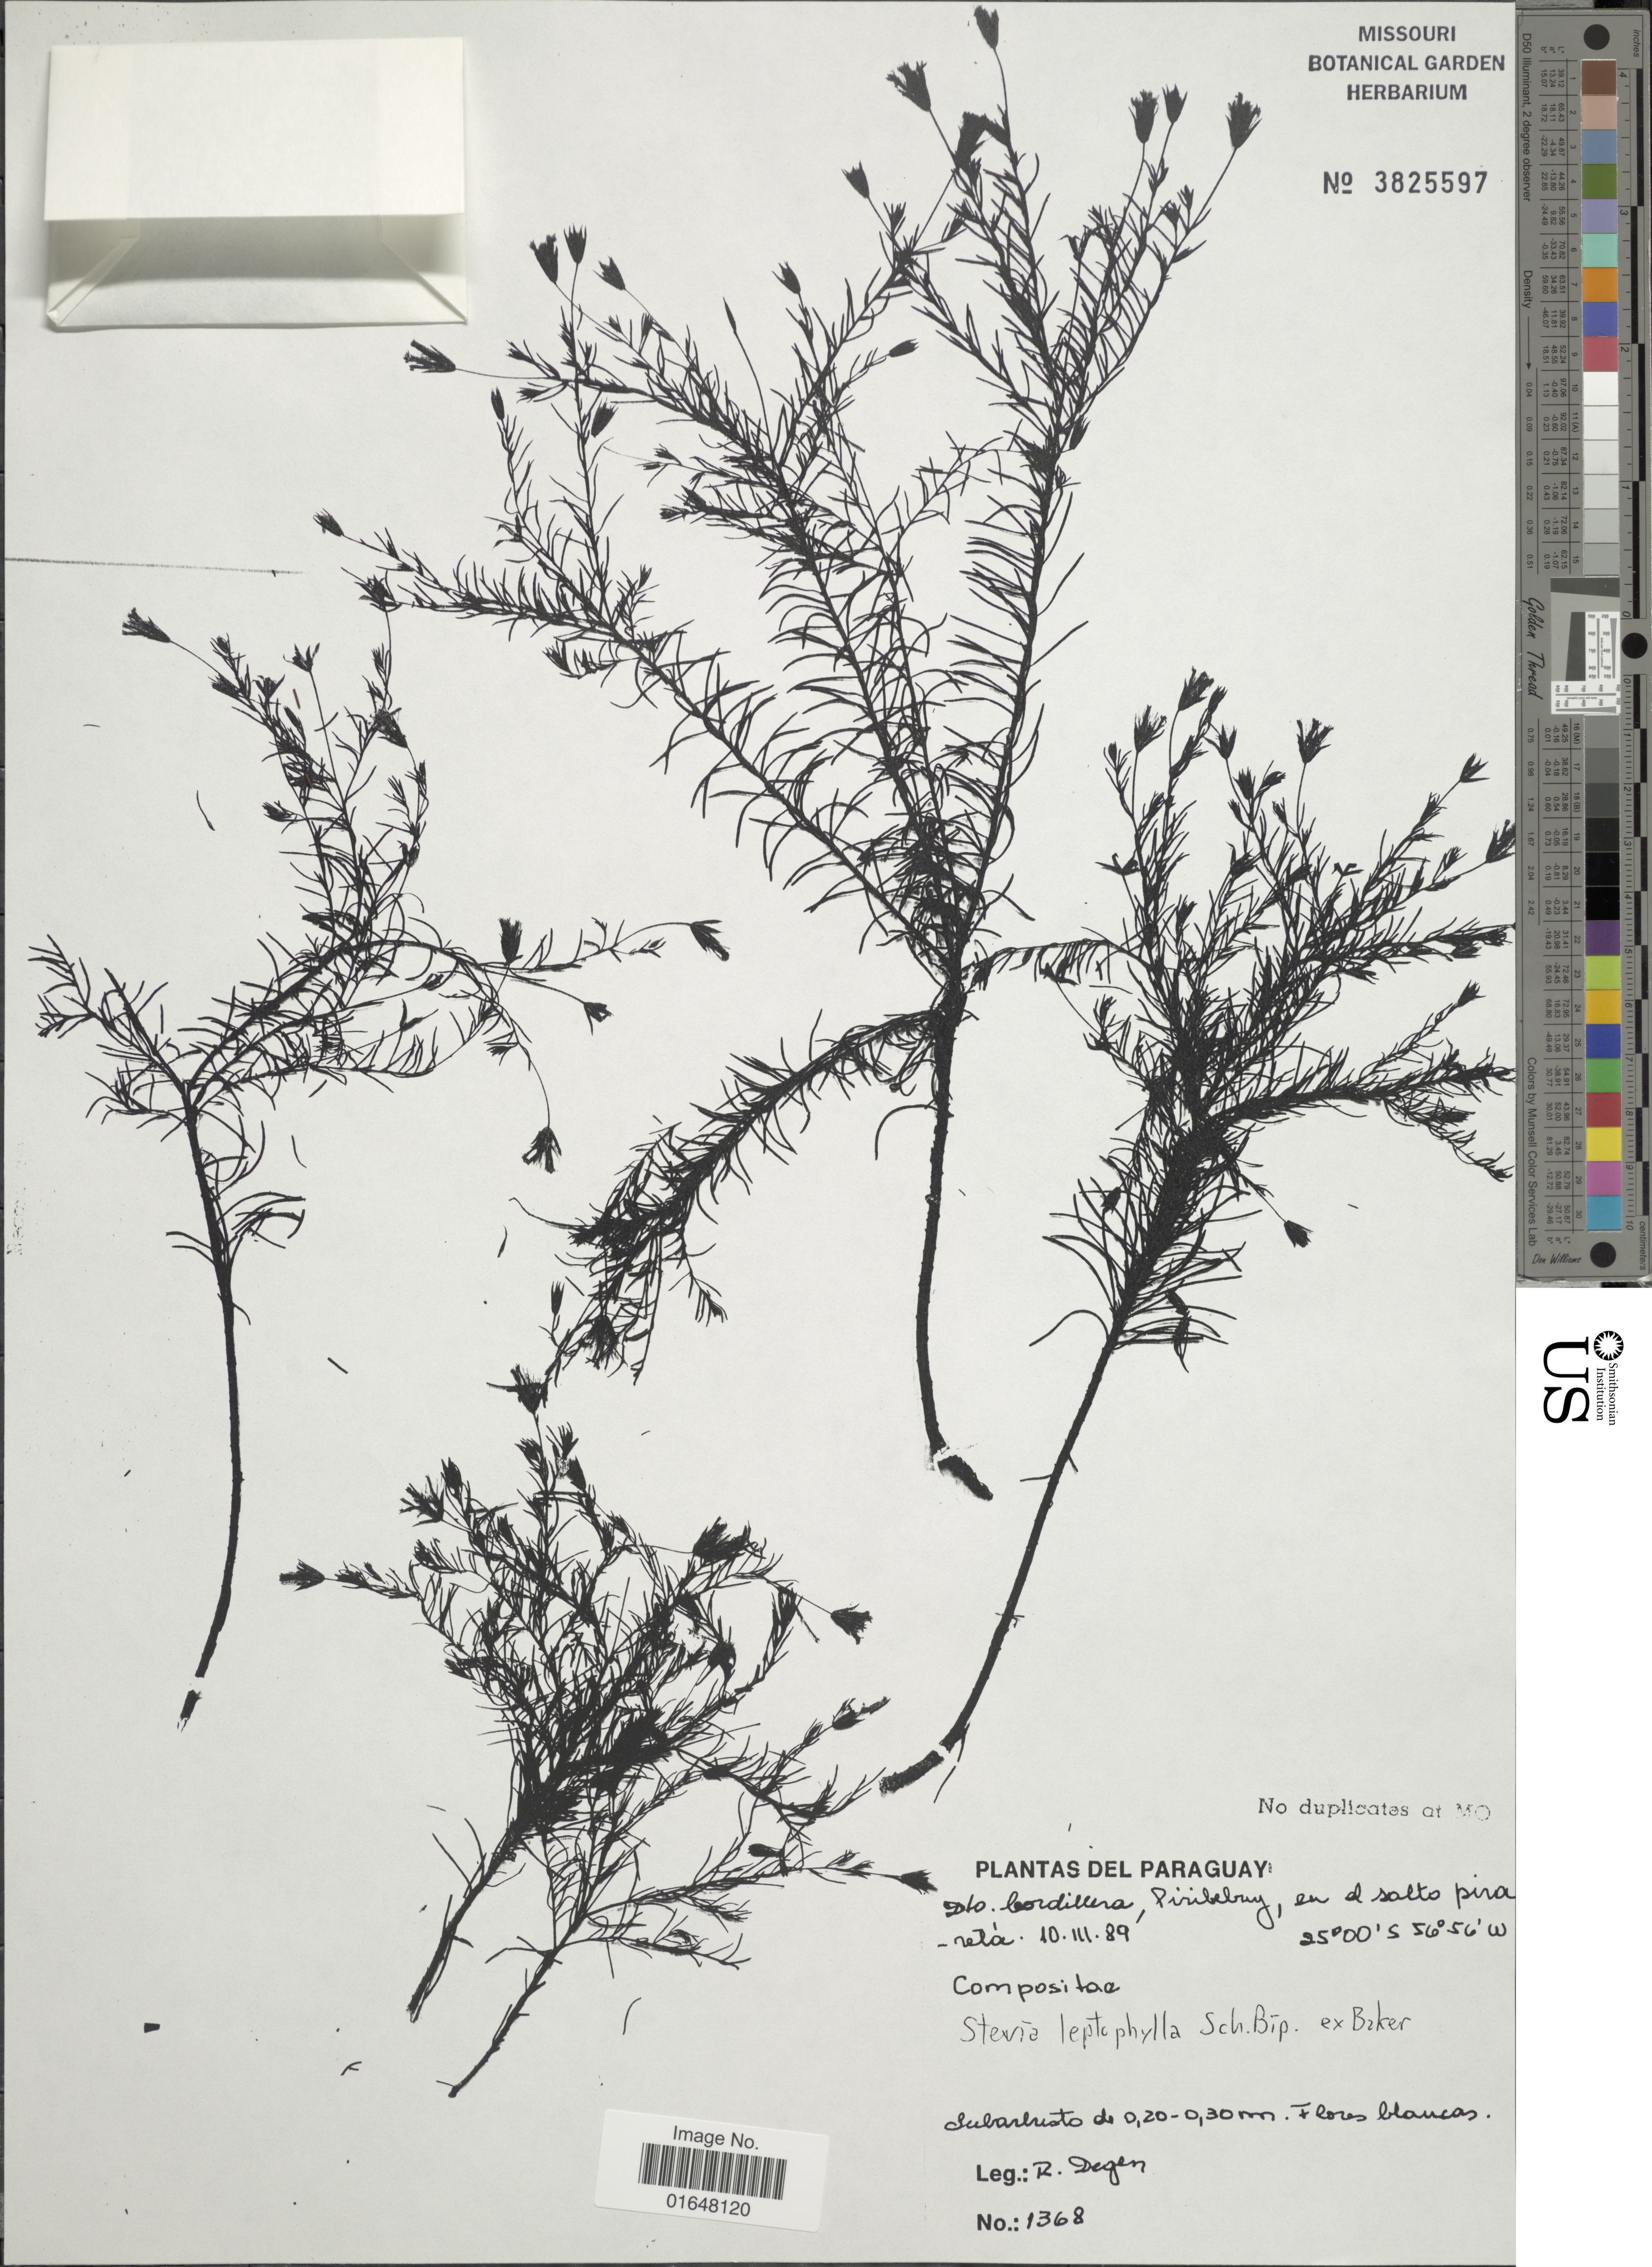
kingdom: Plantae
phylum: Tracheophyta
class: Magnoliopsida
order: Asterales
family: Asteraceae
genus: Stevia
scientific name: Stevia leptophylla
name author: Sch. Bip. ex Baker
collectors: R. Degen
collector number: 1368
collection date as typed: Transcribed d/m/y: 10/3/89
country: Paraguay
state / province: Cordillera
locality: Piribebuy, en el salto pira.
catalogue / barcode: US 3825597